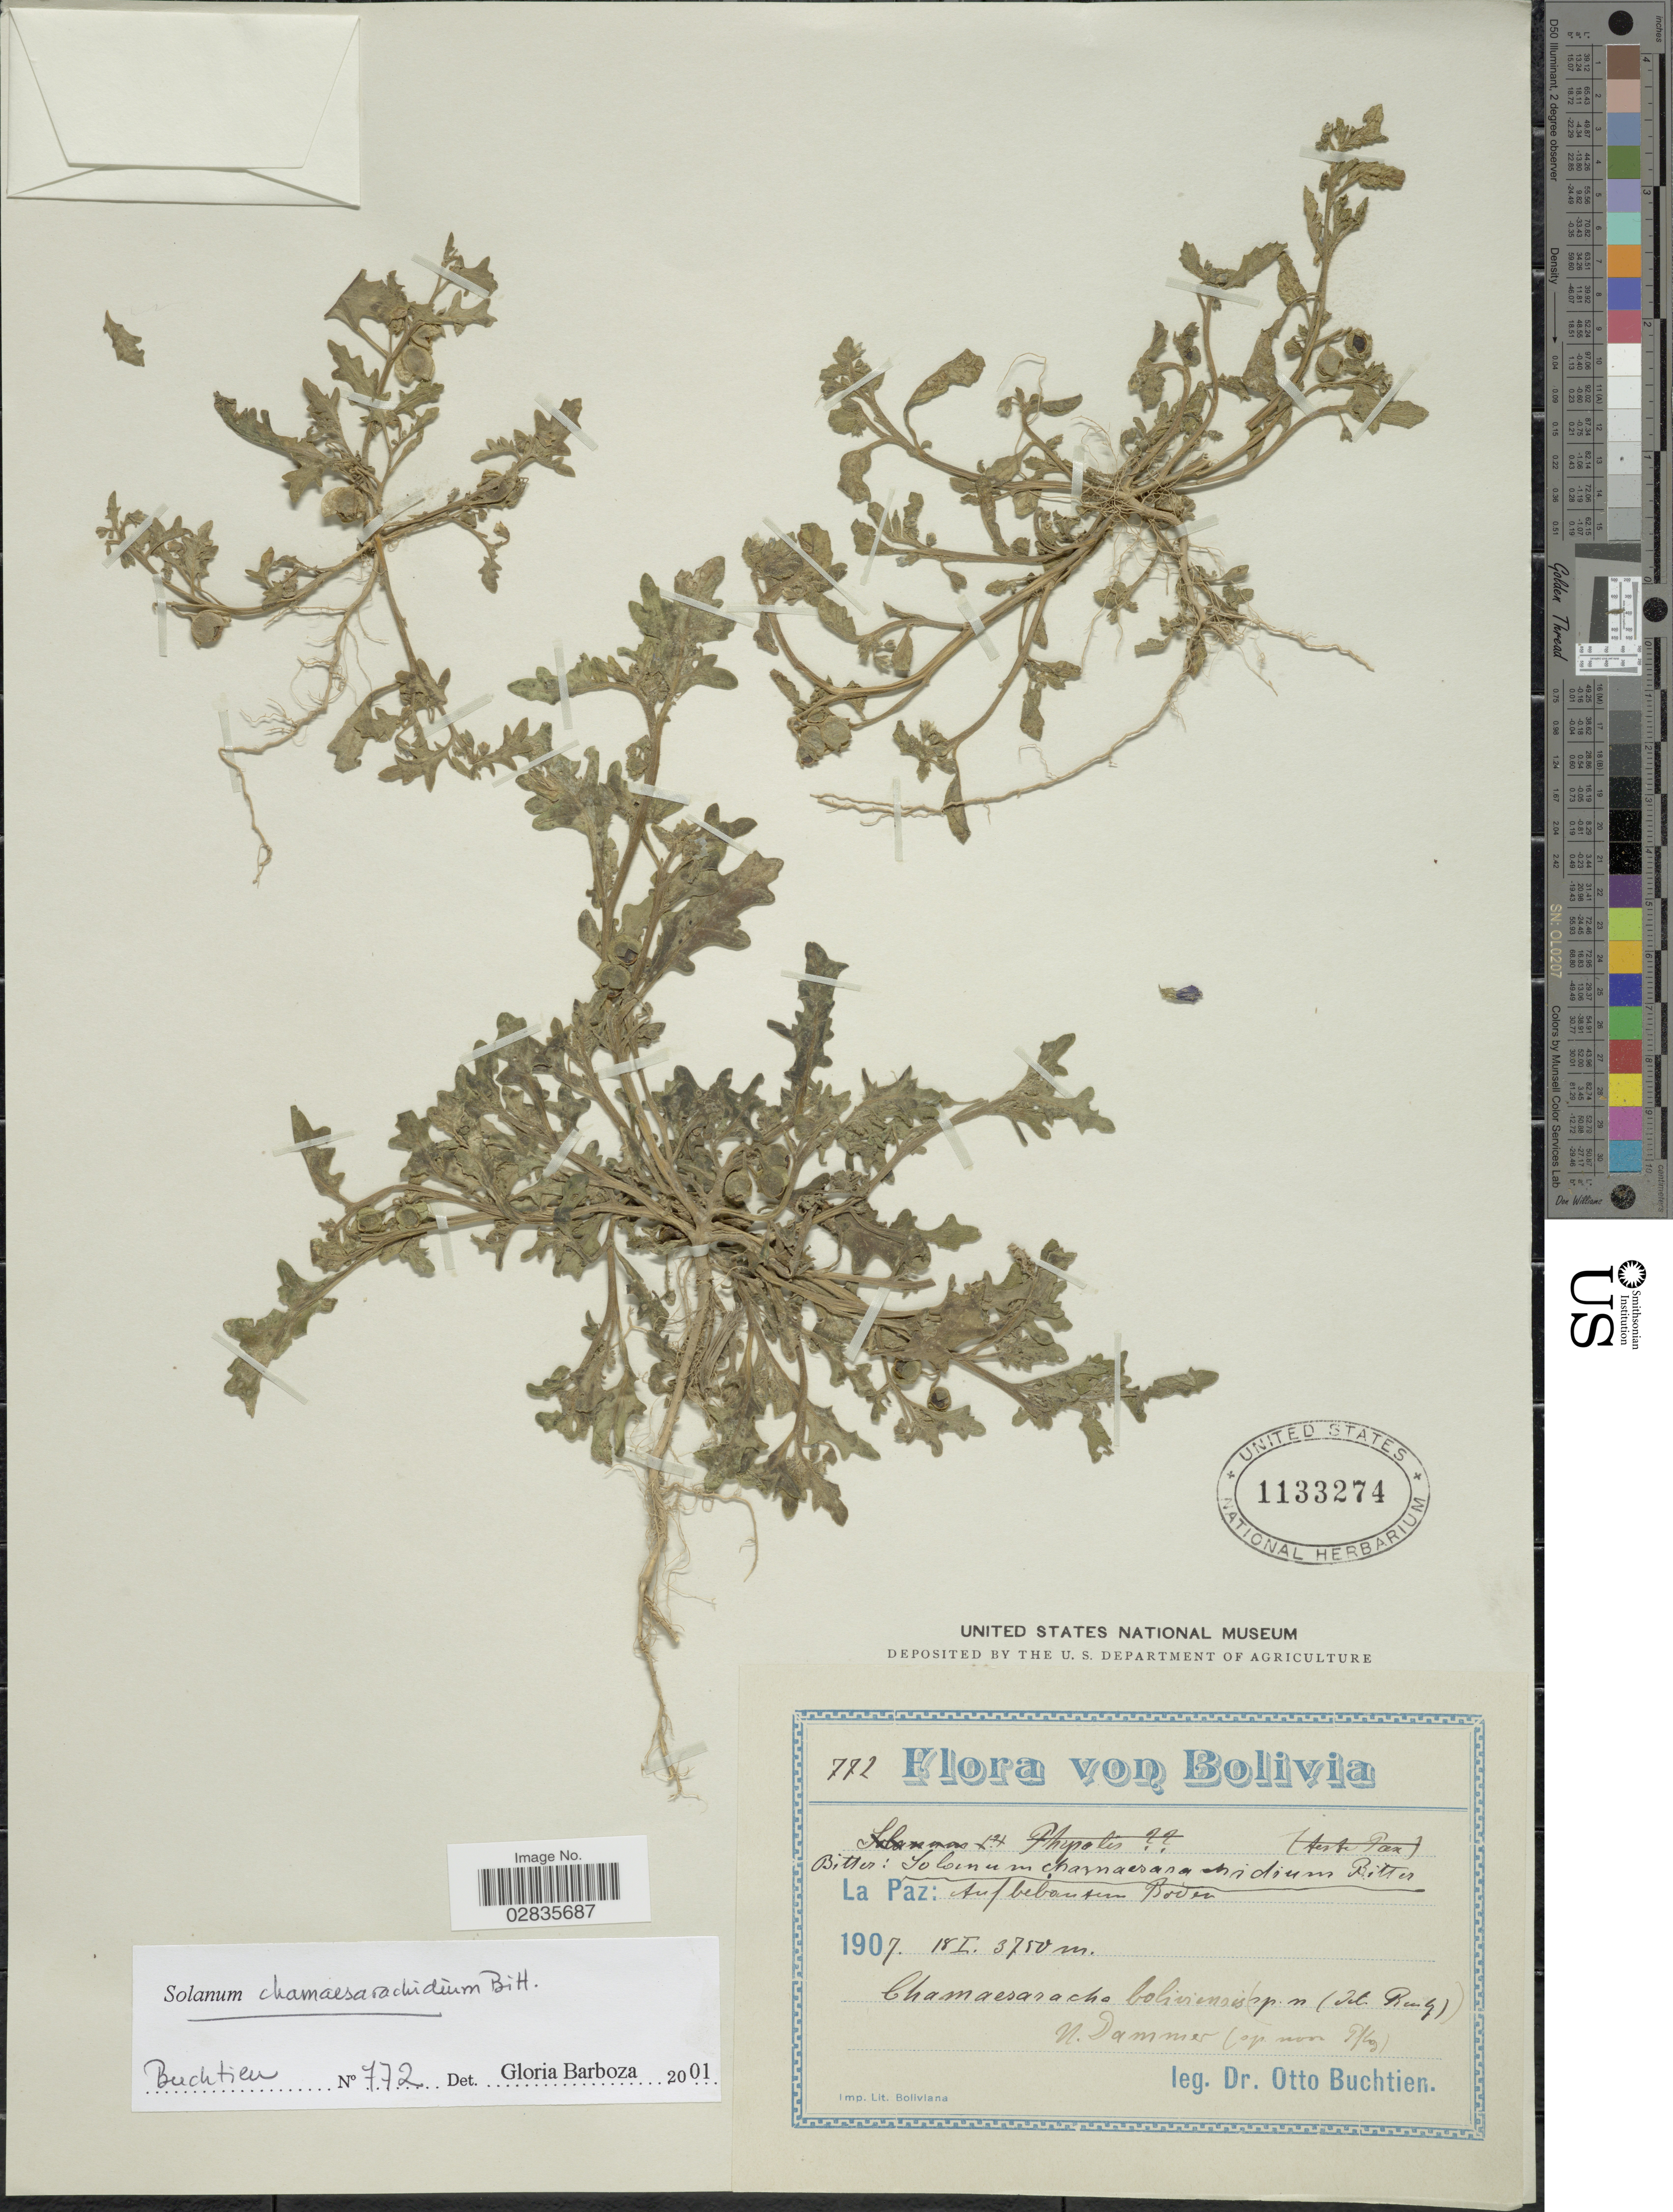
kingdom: Plantae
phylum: Tracheophyta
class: Magnoliopsida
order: Solanales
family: Solanaceae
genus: Solanum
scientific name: Solanum chamaesarachidium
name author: Bitter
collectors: O. Buchtien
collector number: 772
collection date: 1907-01-18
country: Bolivia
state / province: La Paz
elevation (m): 3750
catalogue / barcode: US 1133274